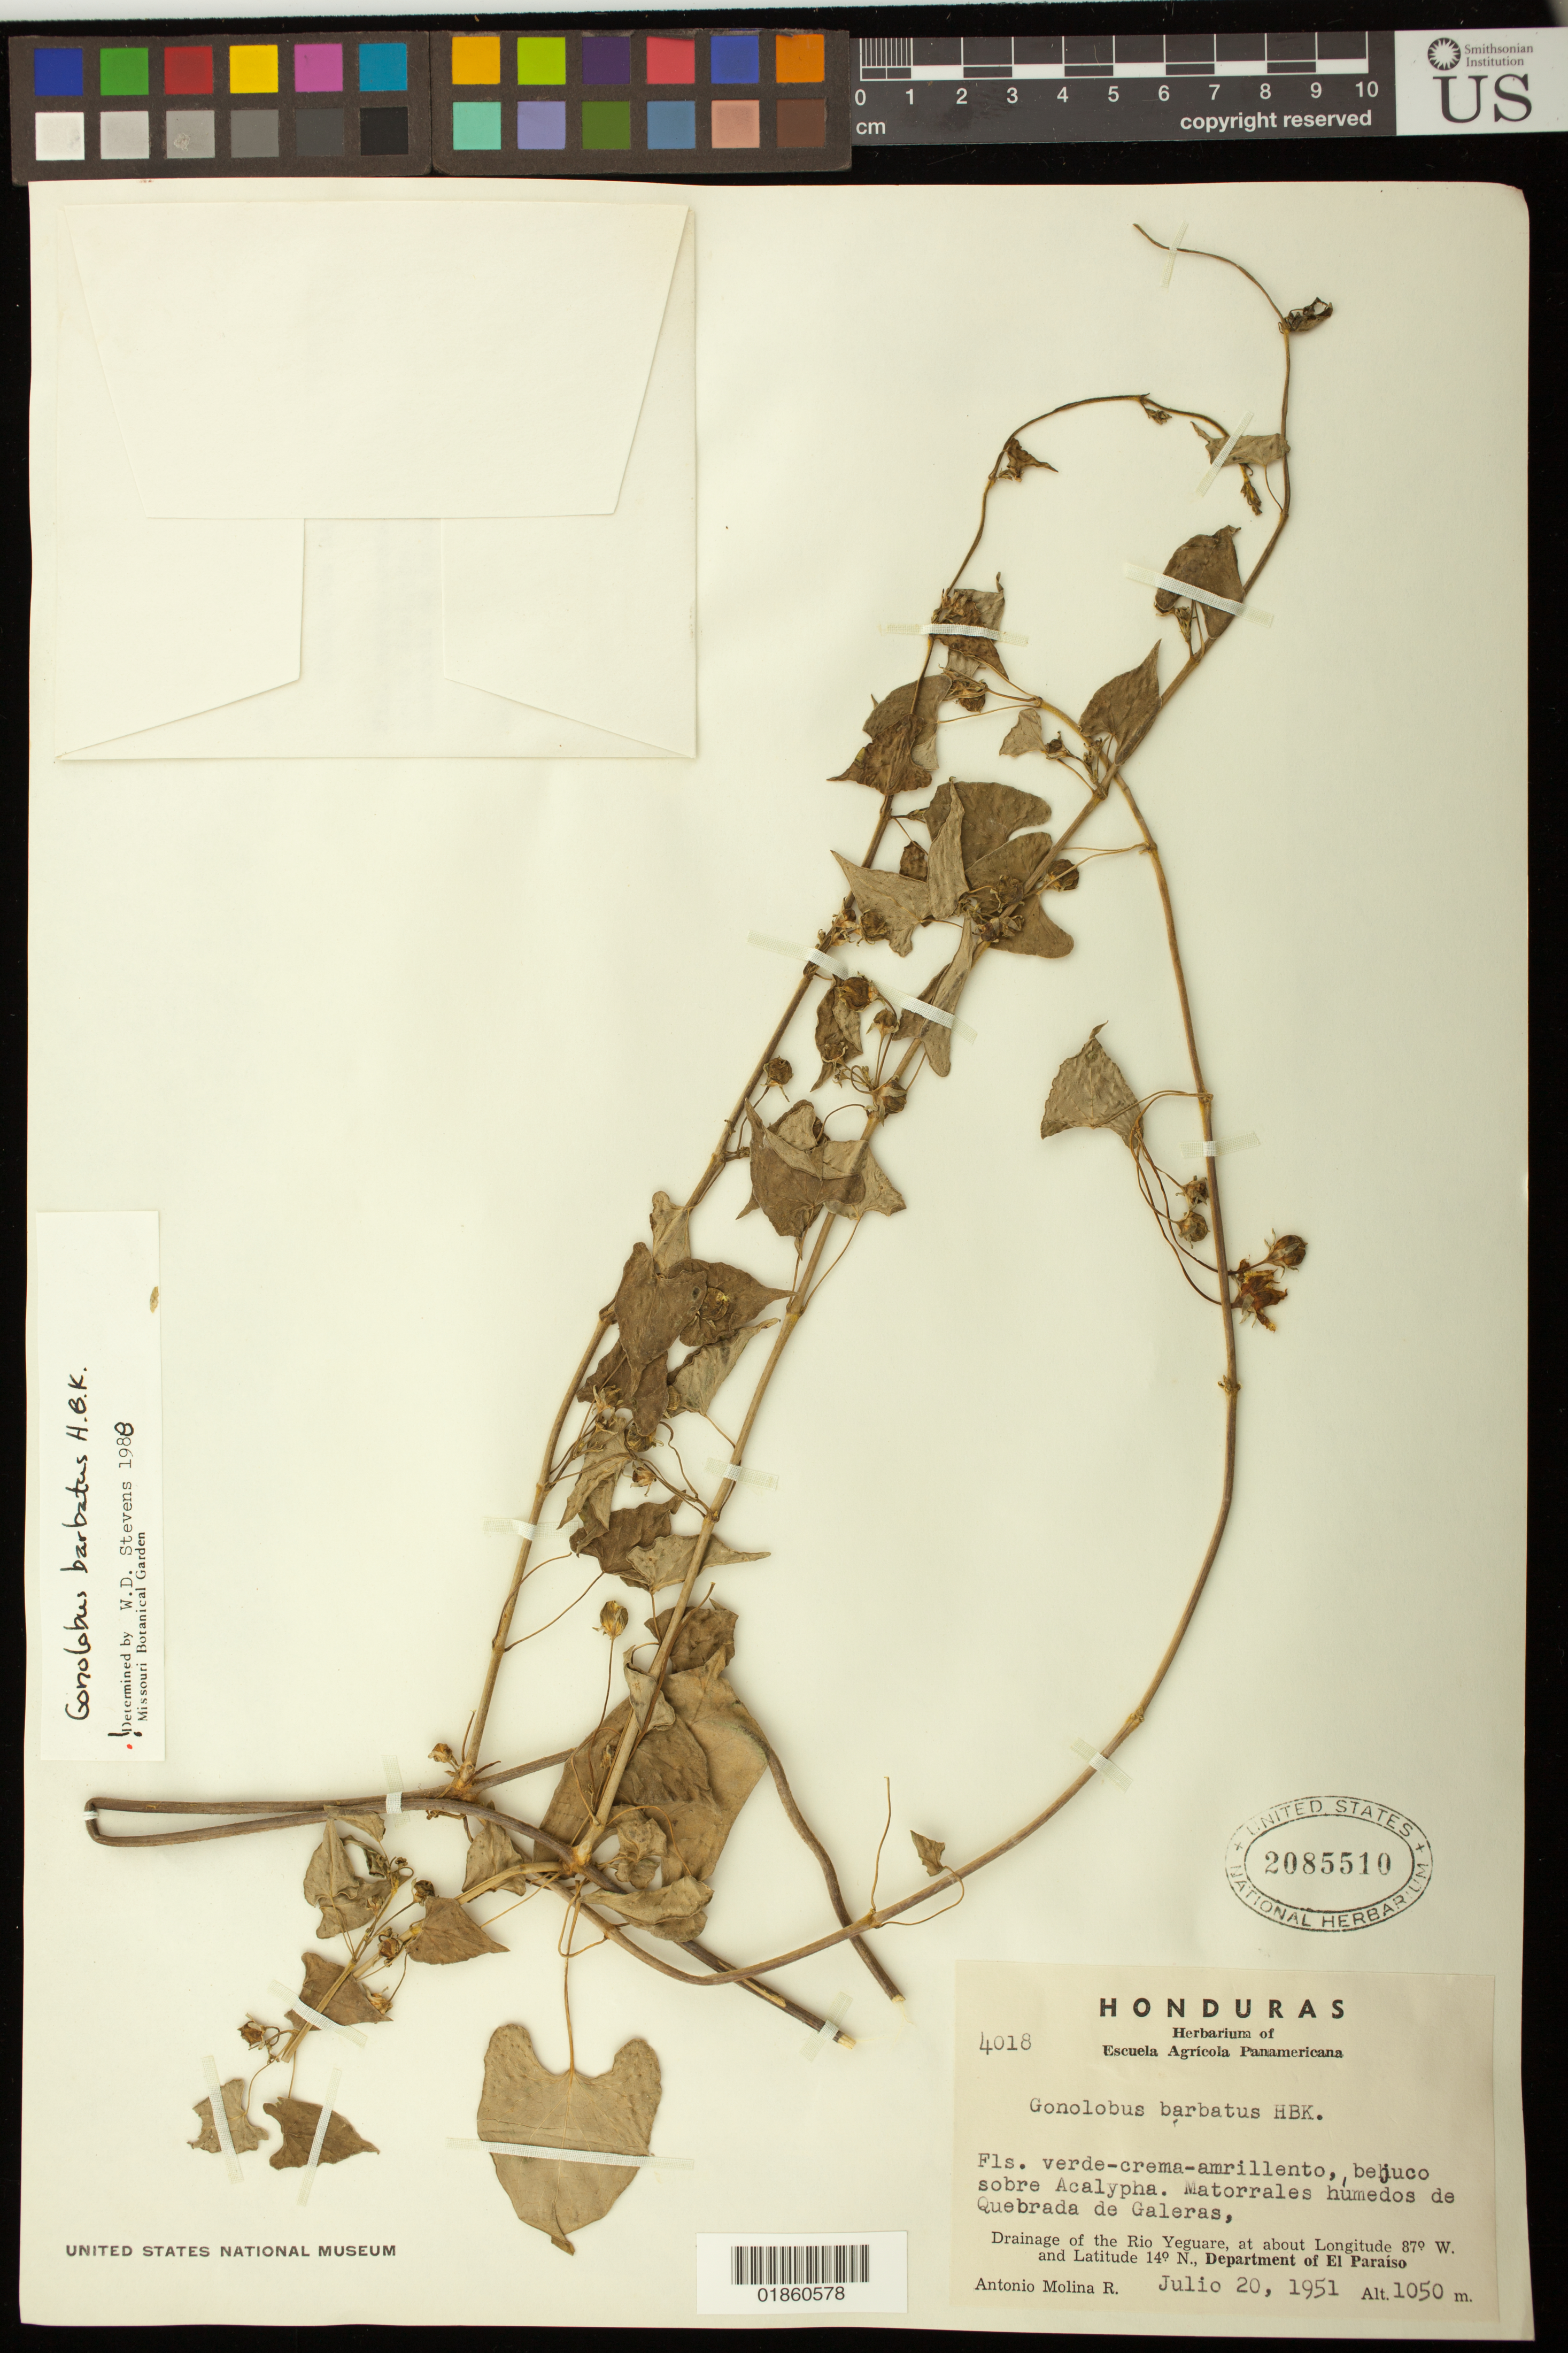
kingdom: Plantae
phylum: Tracheophyta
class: Magnoliopsida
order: Gentianales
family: Apocynaceae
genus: Gonolobus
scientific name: Gonolobus barbatus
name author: Kunth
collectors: A. Molina R.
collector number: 4018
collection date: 1951-07-20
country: Honduras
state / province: El Paraíso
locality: Drainage of the rio Yeguare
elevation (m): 1050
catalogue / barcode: US 2085510